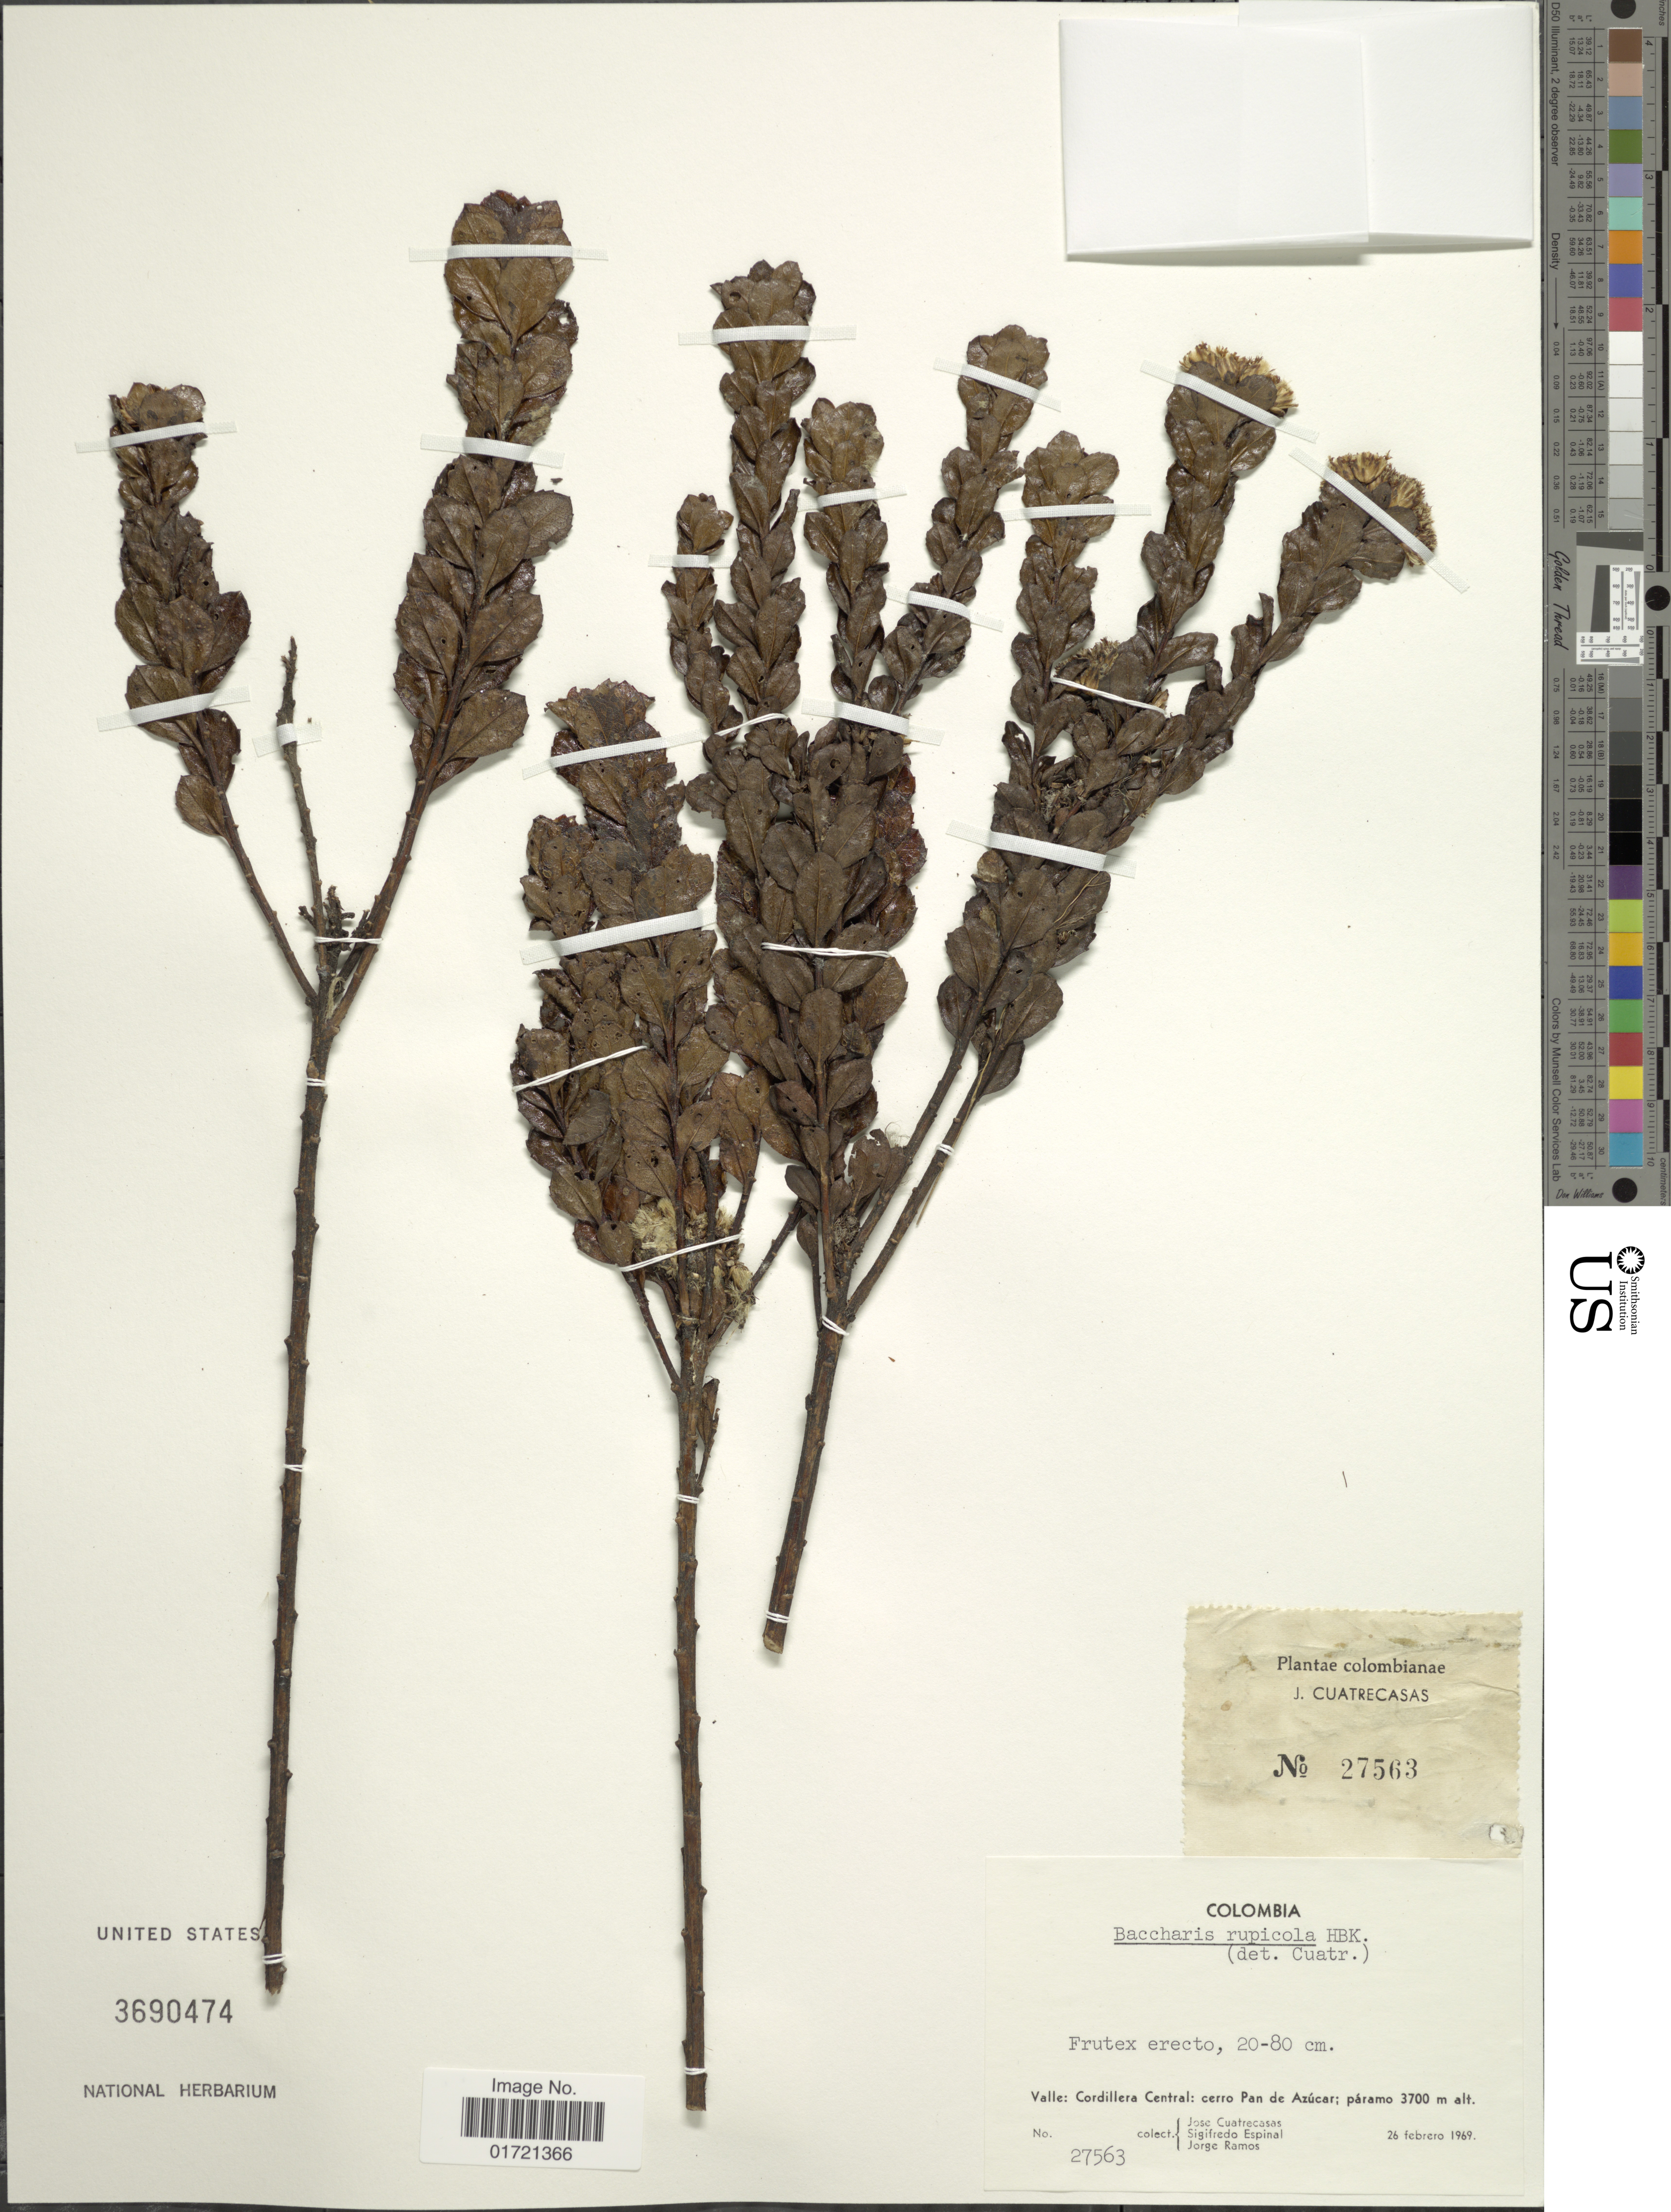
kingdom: Plantae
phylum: Tracheophyta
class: Magnoliopsida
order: Asterales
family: Asteraceae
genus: Baccharis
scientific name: Baccharis rupicola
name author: Kunth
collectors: J. Cuatrecasas, S. T. Espinal & J. Ramos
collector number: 27563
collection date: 1969-02-26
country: Colombia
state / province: Valle del Cauca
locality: Valle: Cordillera Central: cerro pan de Azúcar.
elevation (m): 3700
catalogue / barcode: US 3690474